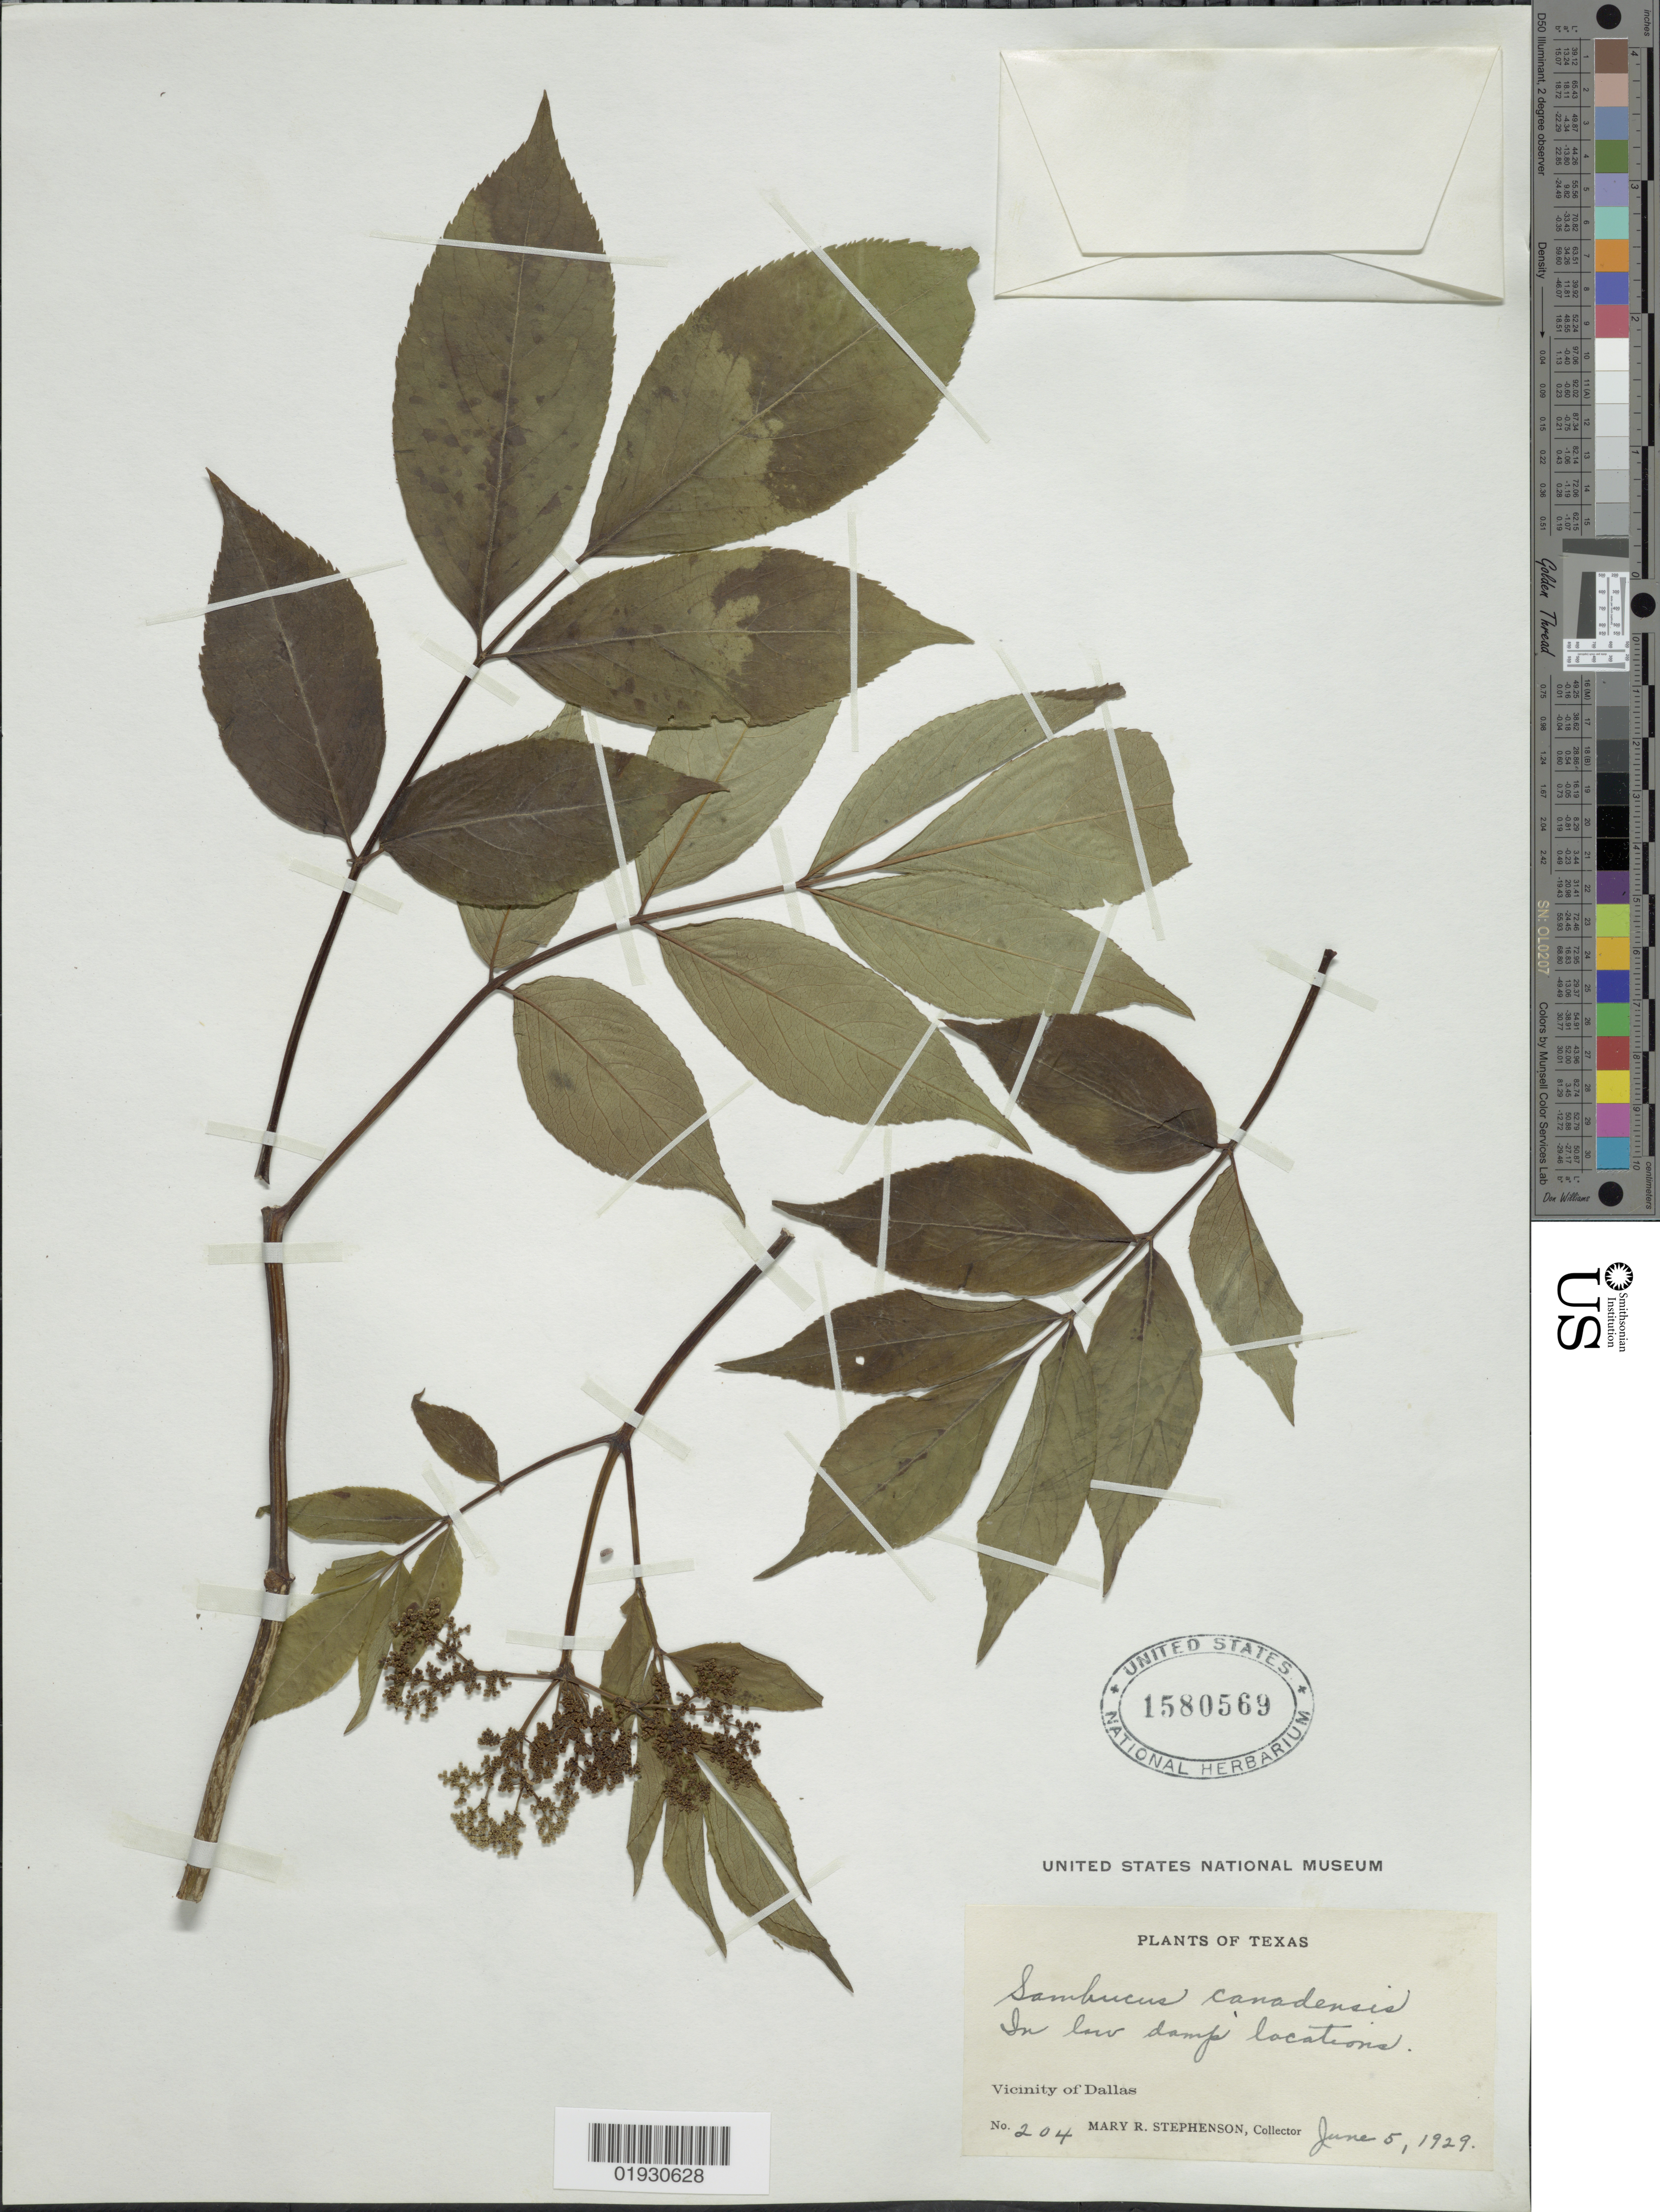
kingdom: Plantae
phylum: Tracheophyta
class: Magnoliopsida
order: Dipsacales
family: Viburnaceae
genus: Sambucus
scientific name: Sambucus canadensis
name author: L.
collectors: M. Stephenson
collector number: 204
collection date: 1929-06-05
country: United States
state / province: Texas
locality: Vicinity of Dallas.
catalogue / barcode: US 1580569